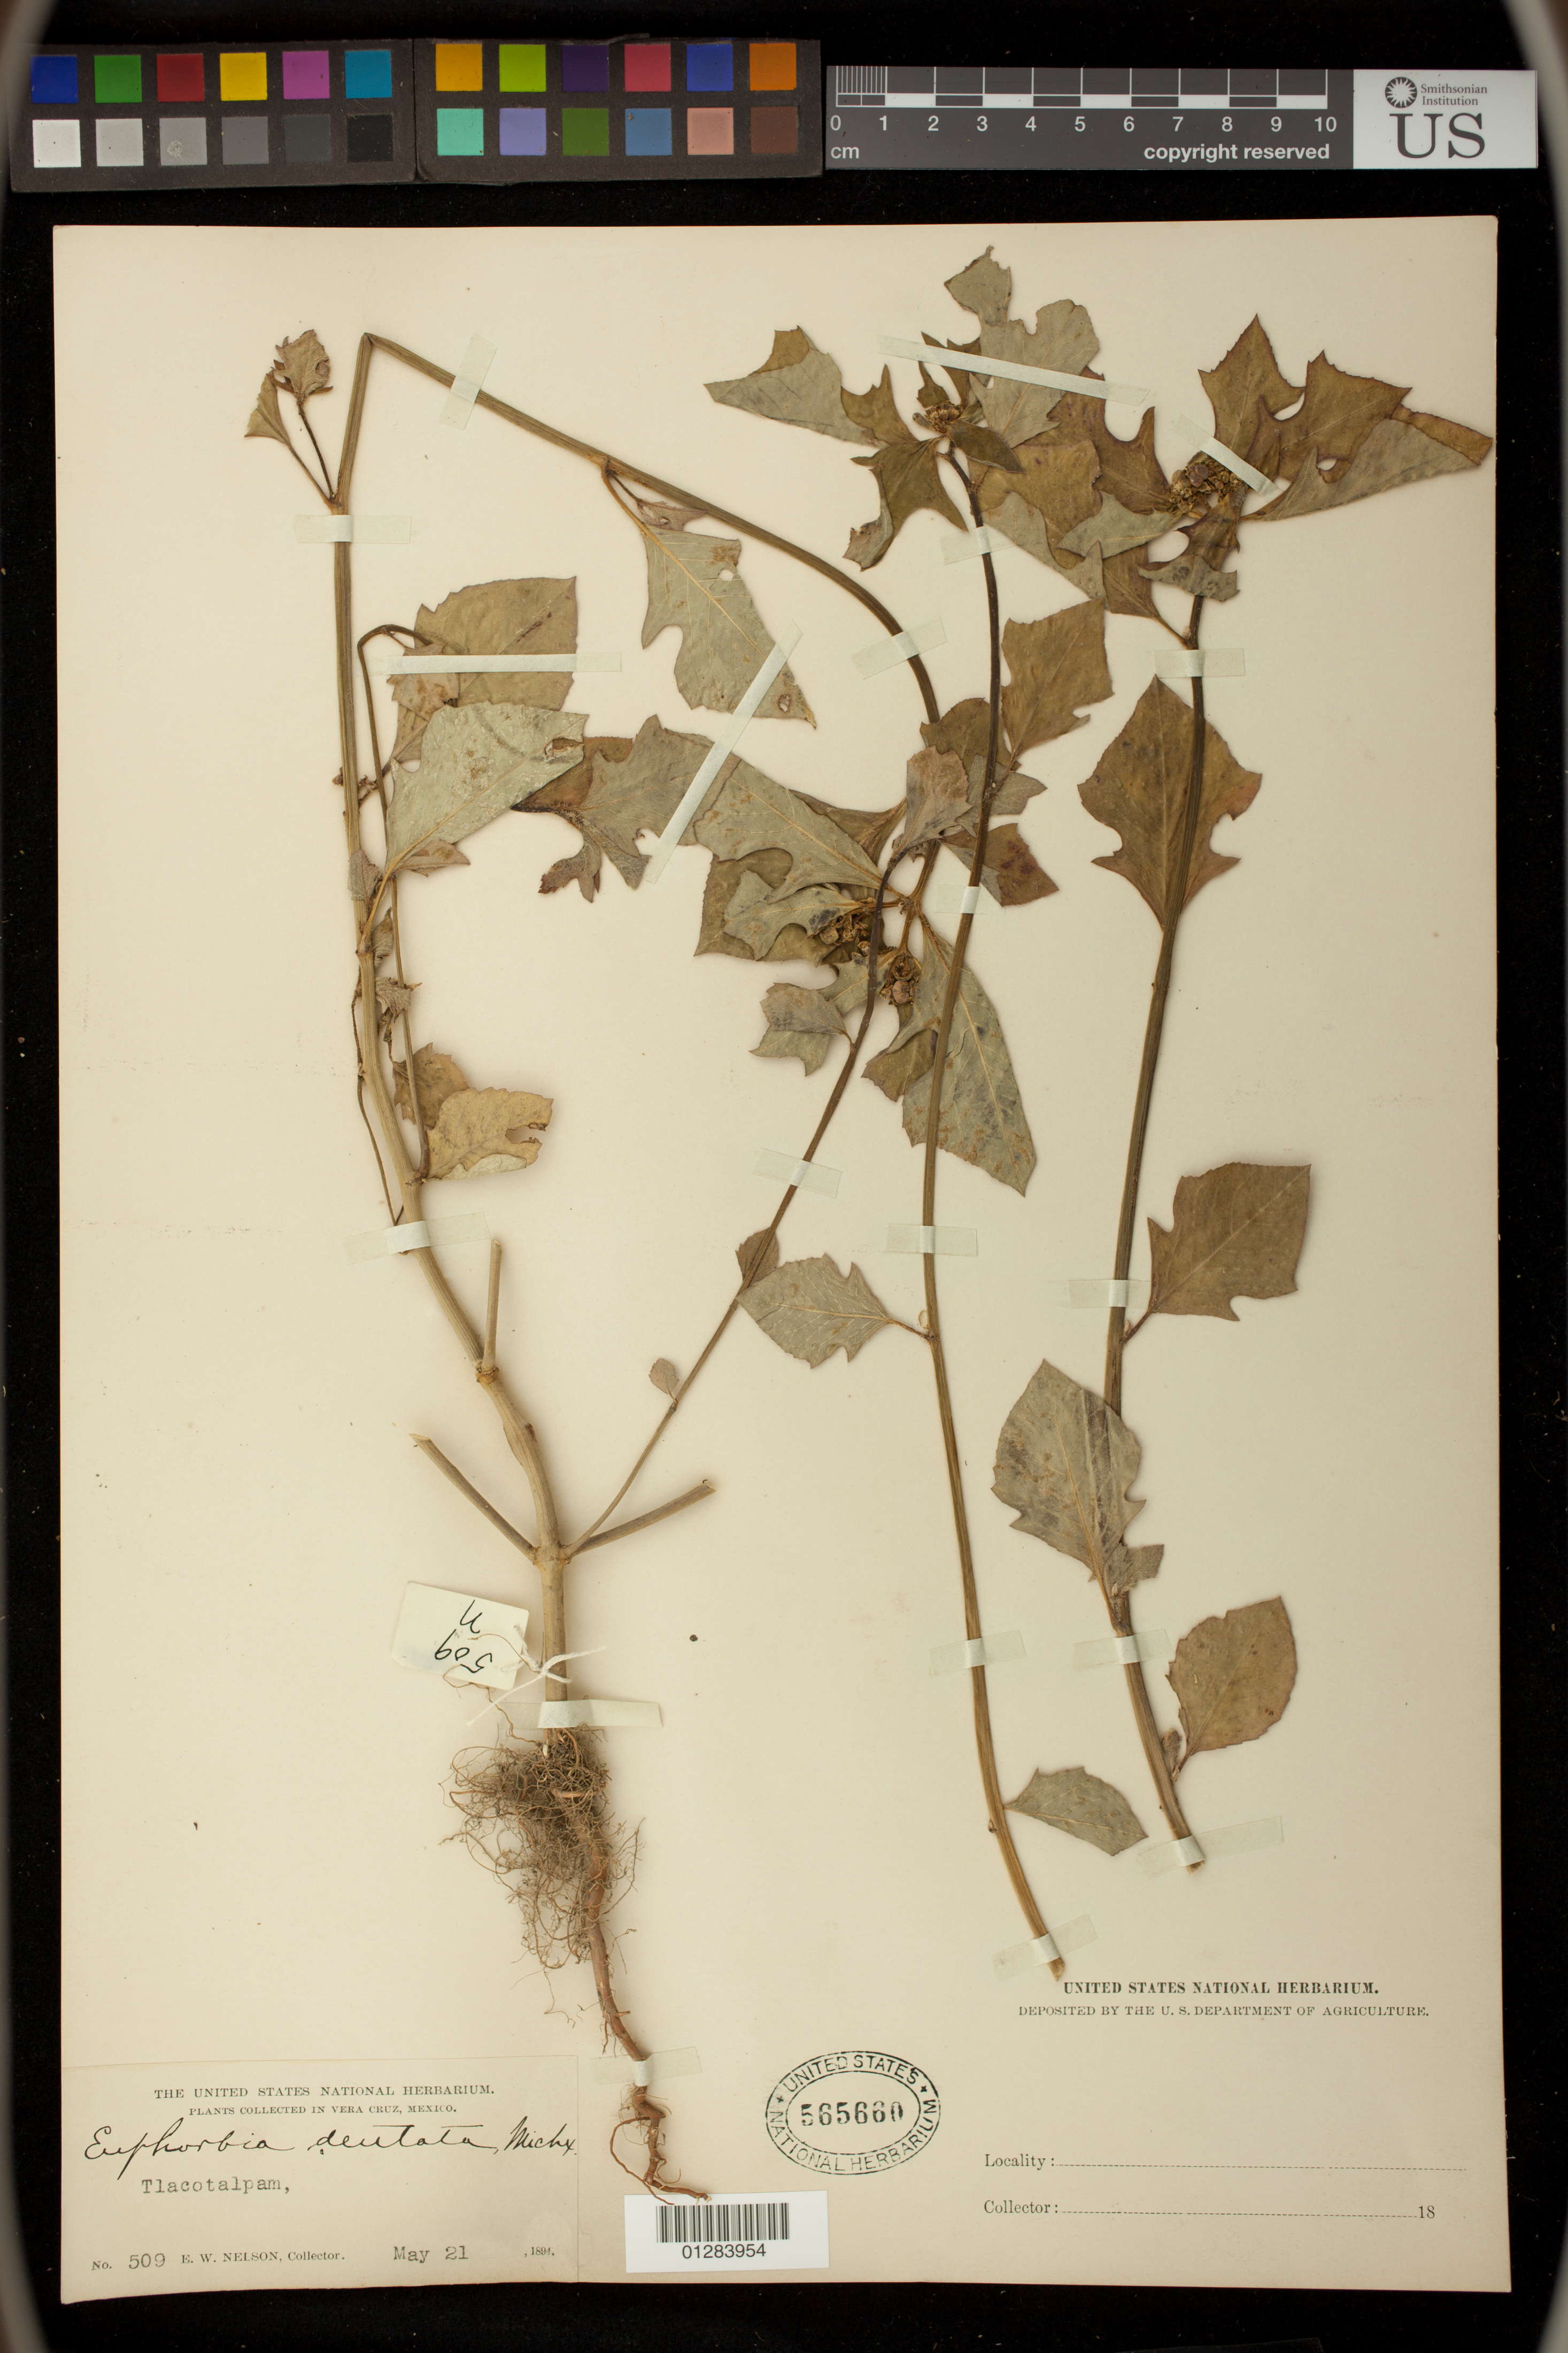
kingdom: Plantae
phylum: Tracheophyta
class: Magnoliopsida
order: Malpighiales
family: Euphorbiaceae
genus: Euphorbia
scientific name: Euphorbia heterophylla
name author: L.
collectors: E. W. Nelson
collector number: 509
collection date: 1894-05-21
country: Mexico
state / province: Veracruz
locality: Tlacotalpam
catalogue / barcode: US 565660